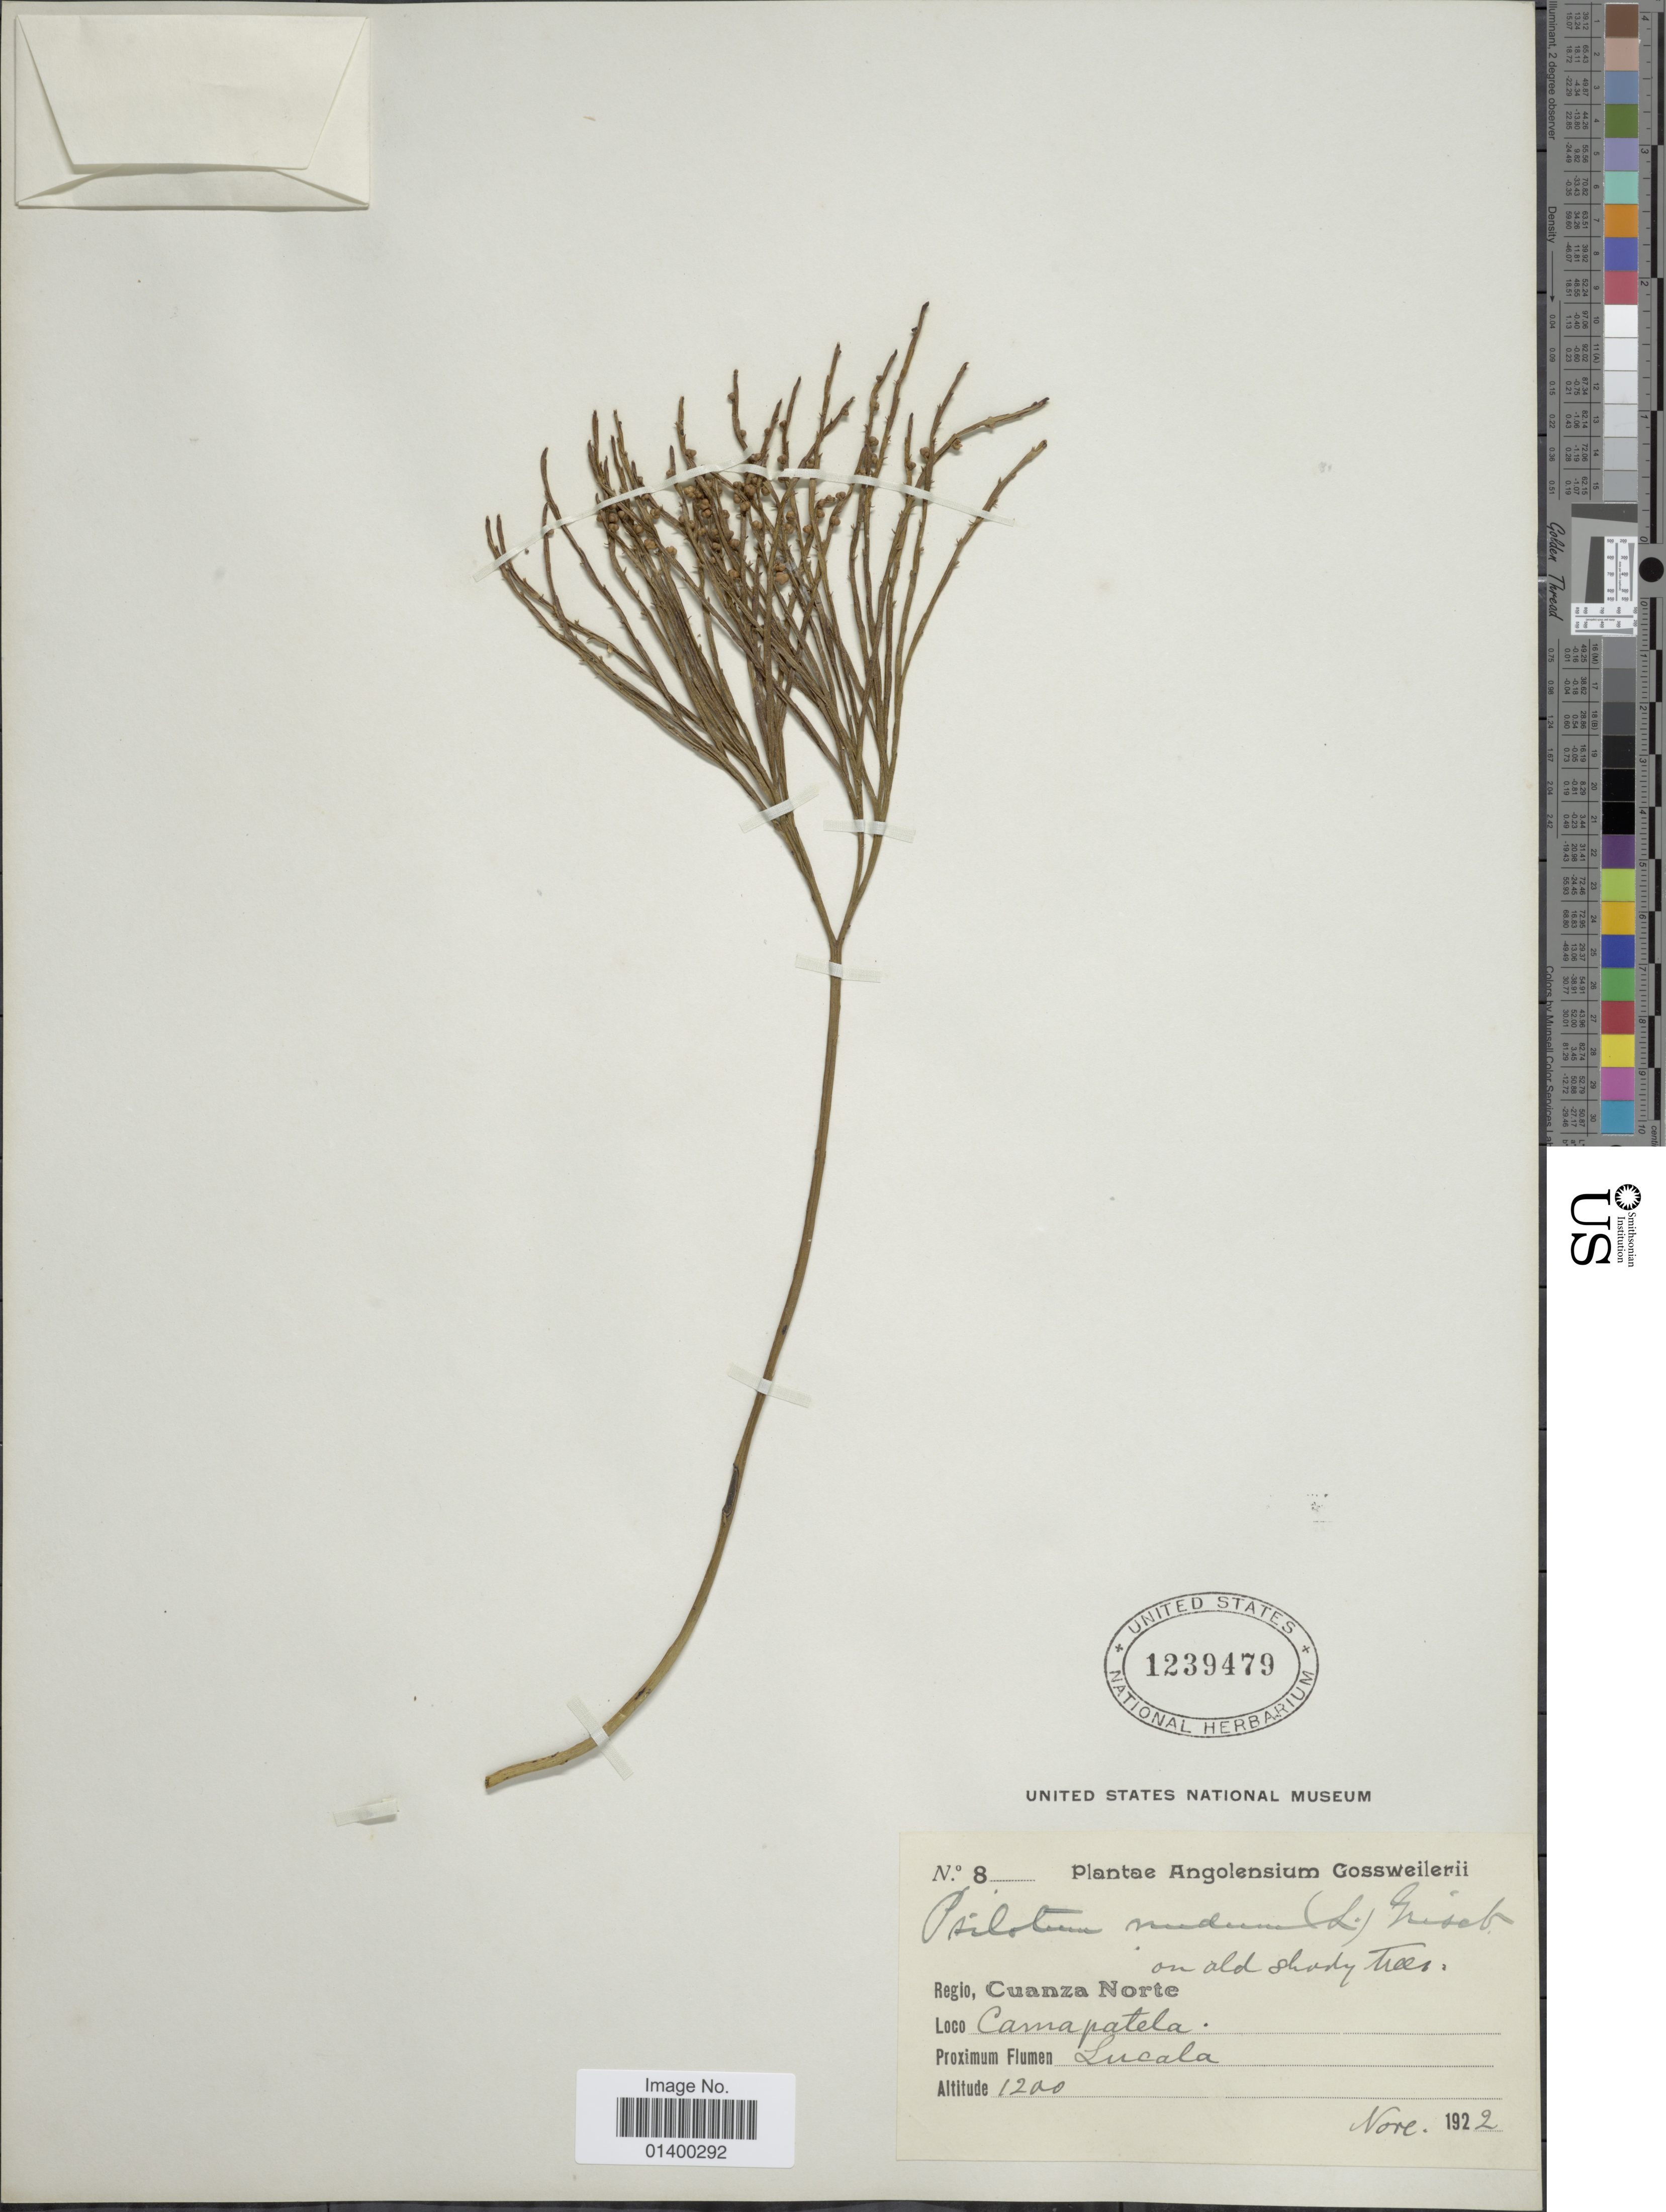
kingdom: Plantae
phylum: Tracheophyta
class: Polypodiopsida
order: Psilotales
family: Psilotaceae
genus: Psilotum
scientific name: Psilotum nudum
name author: (L.) P. Beauv.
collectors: Gossweiler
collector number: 8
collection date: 1922-11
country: Angola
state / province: Cuanza Norte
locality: Camapatela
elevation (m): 1200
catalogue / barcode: US 1239479